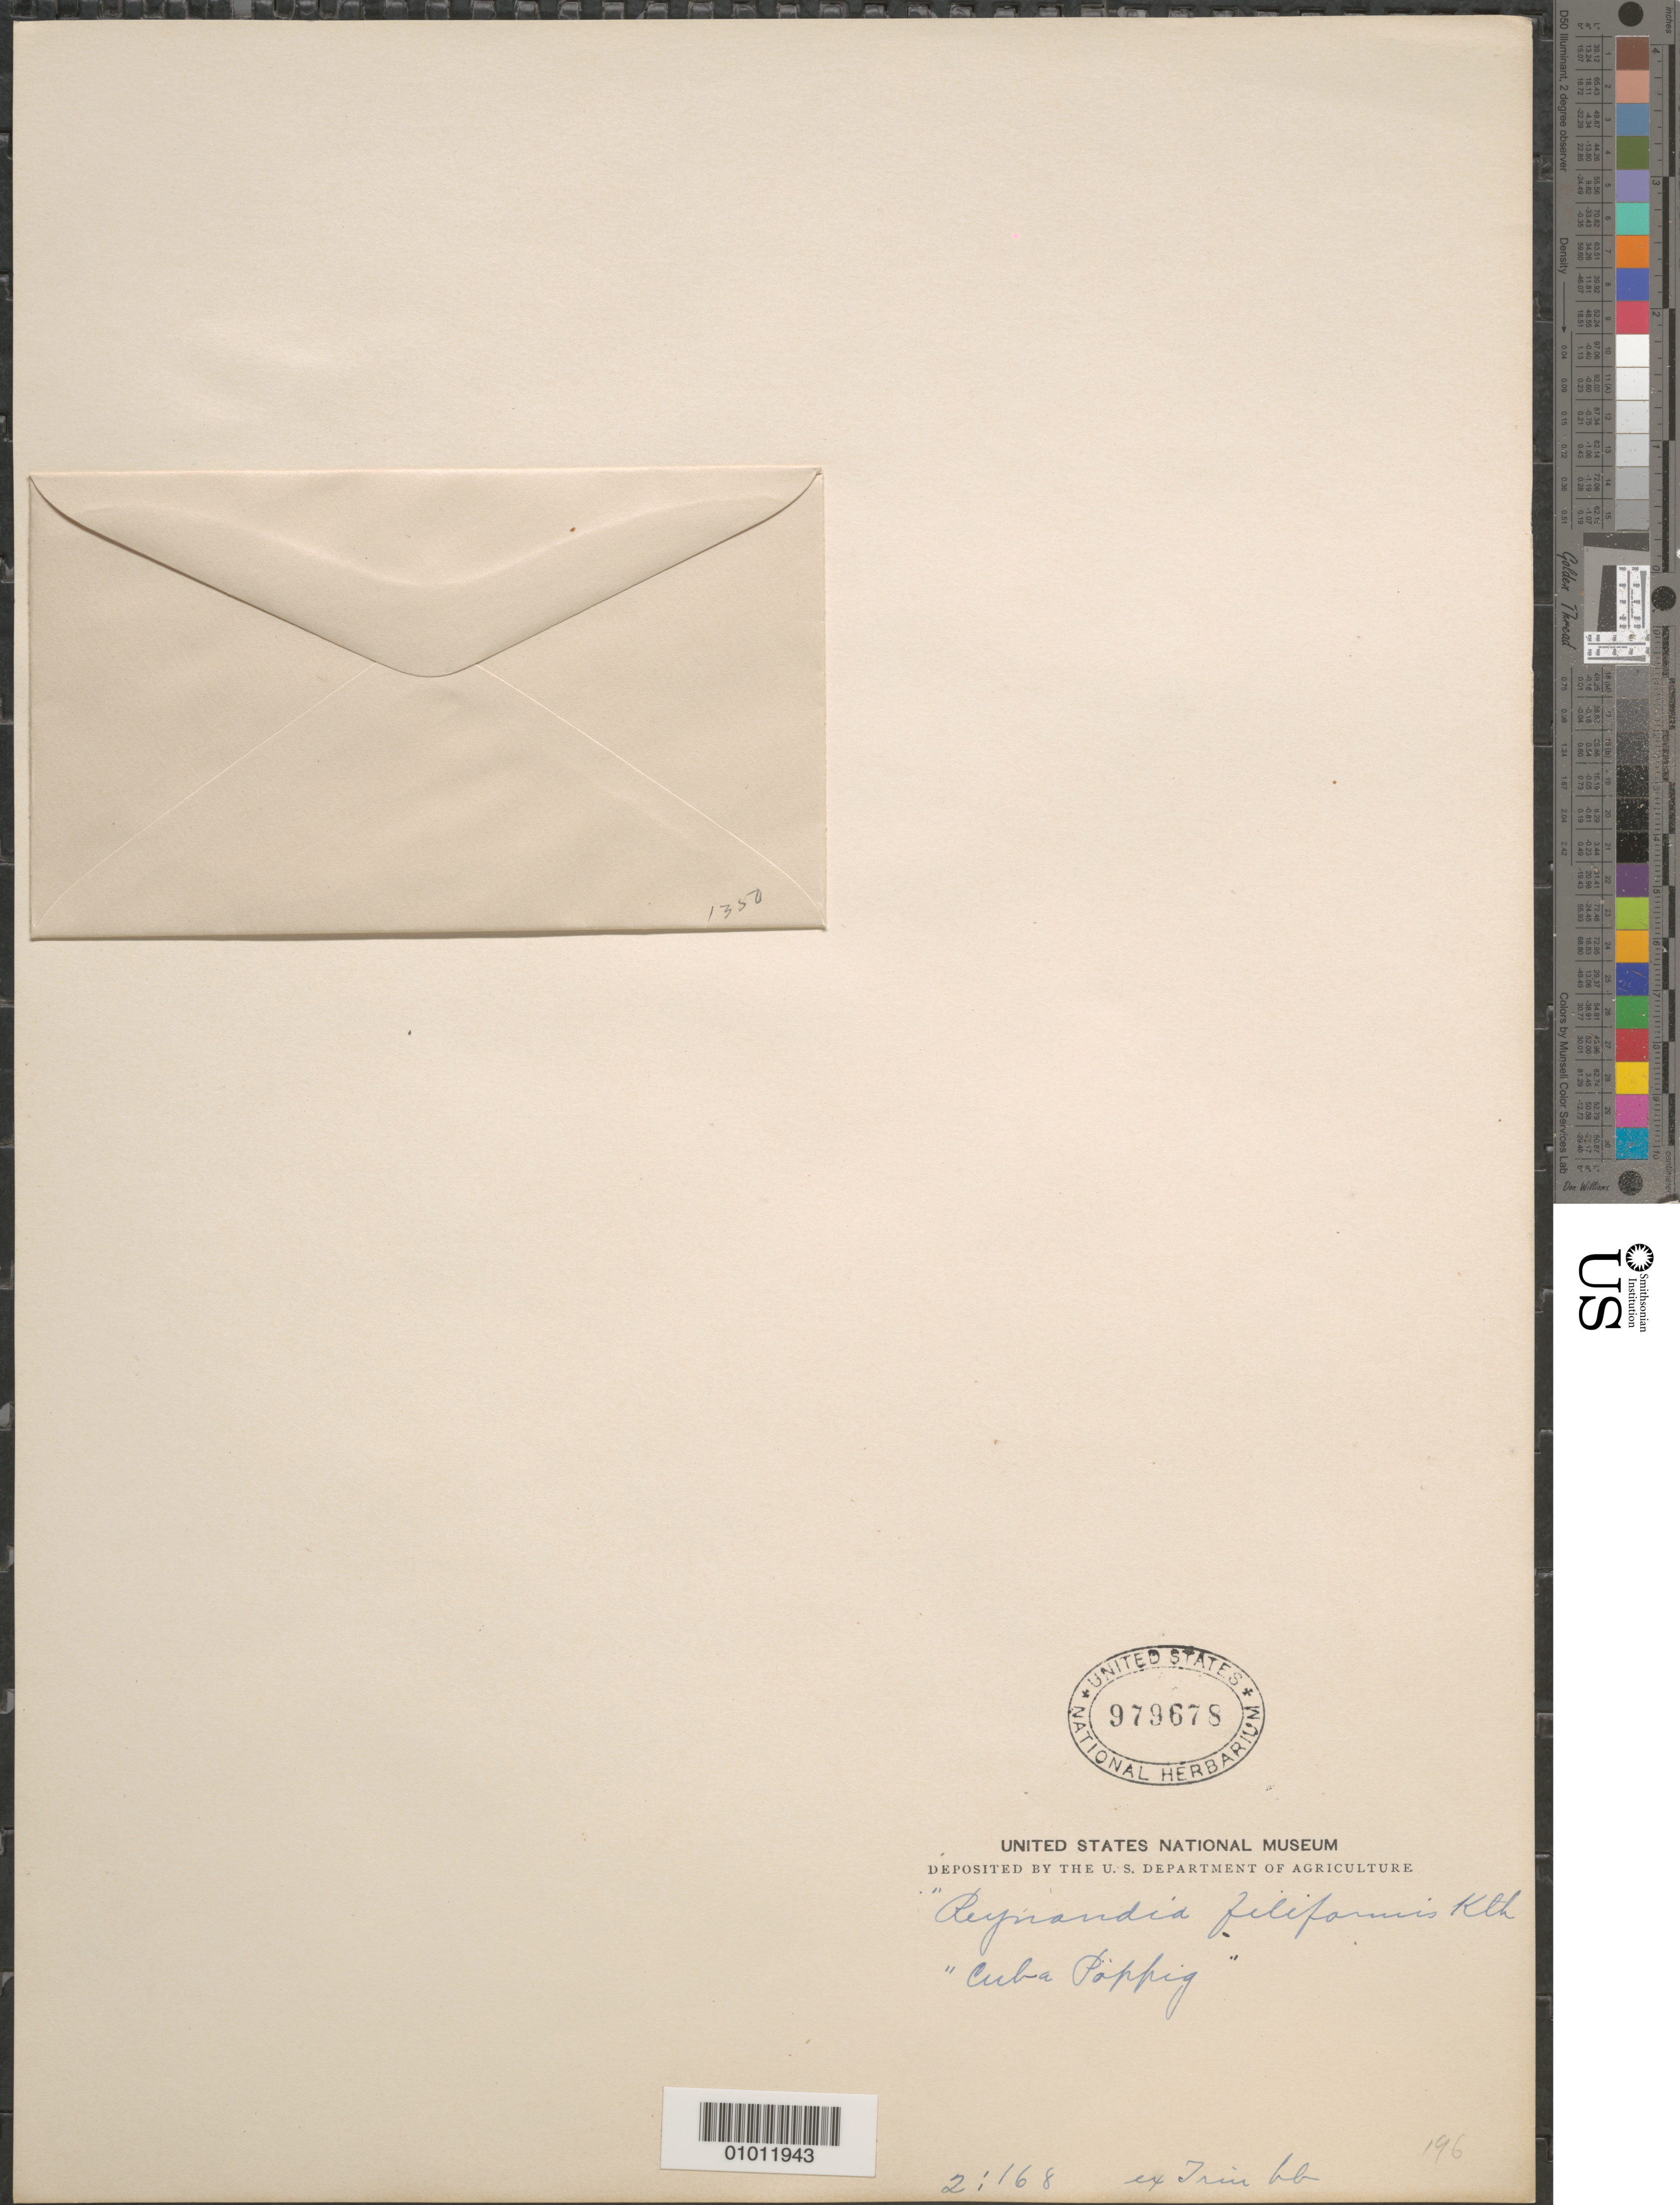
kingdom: Plantae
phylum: Tracheophyta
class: Liliopsida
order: Poales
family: Poaceae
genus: Reynaudia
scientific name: Reynaudia filiformis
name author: (Spreng. ex Schult.) Kunth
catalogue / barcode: US 979678